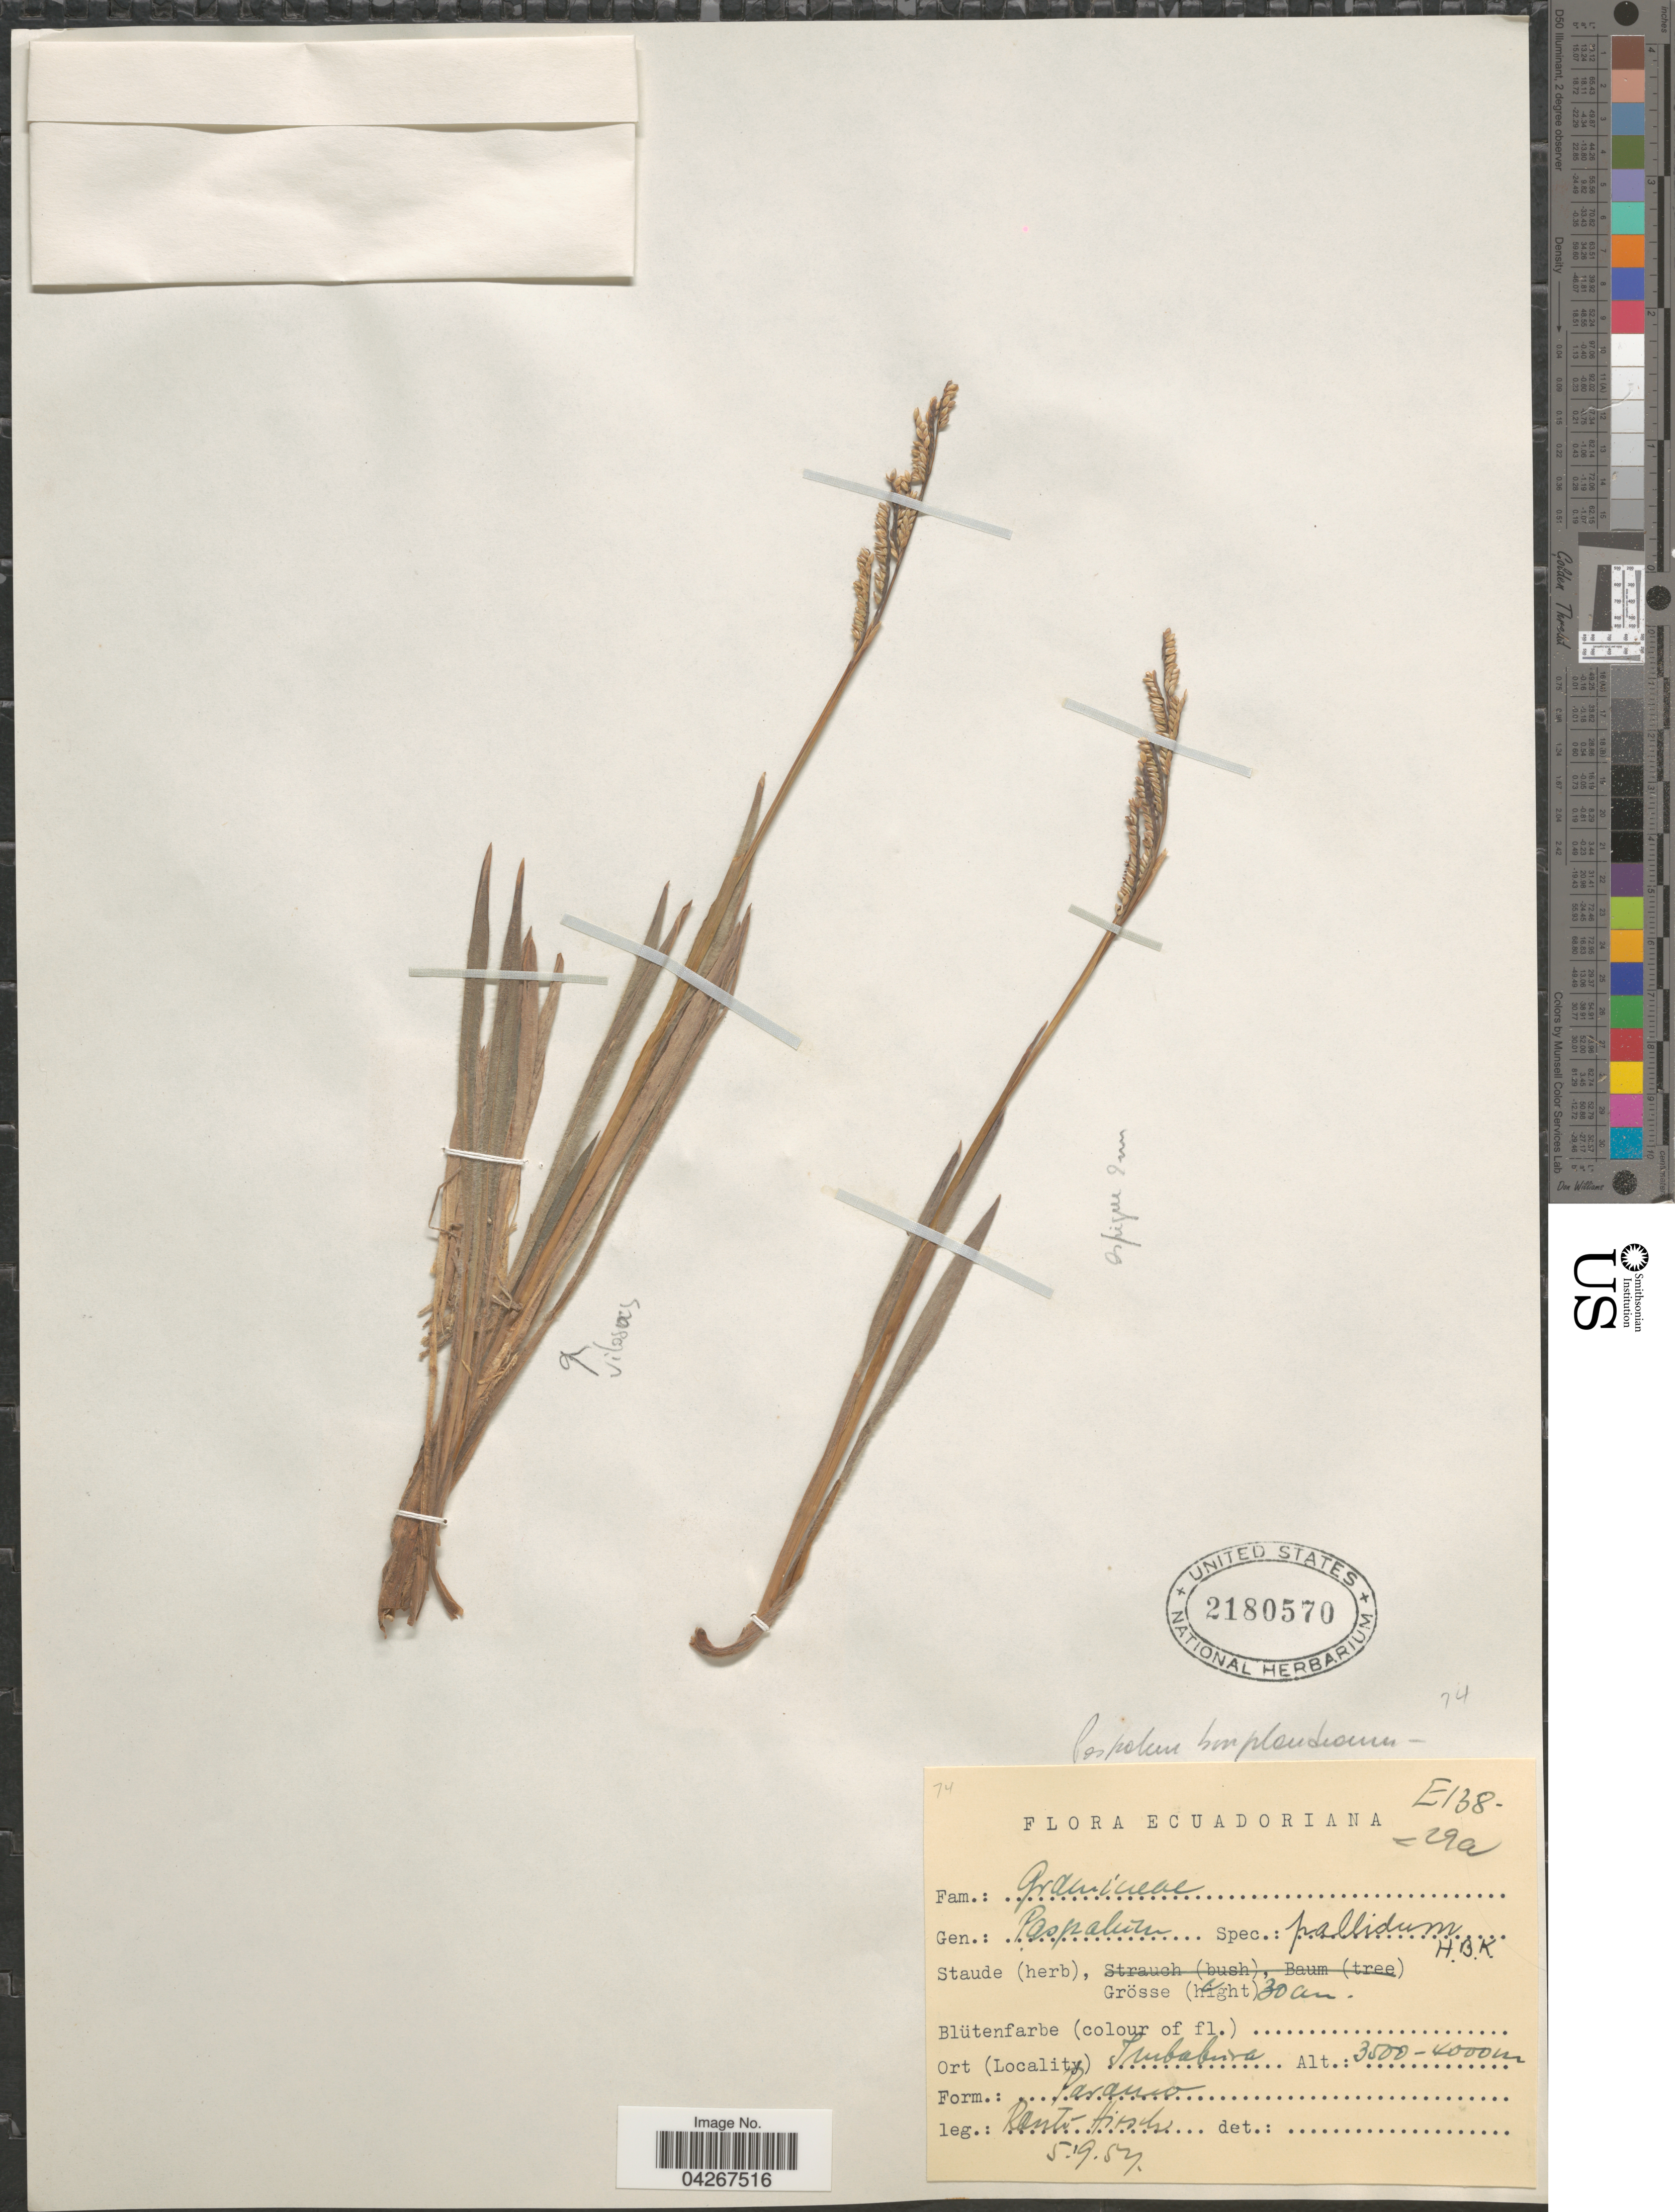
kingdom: Plantae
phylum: Tracheophyta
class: Liliopsida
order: Poales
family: Poaceae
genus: Paspalum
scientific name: Paspalum bonplandianum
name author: Flüggé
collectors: Raupt-Hirsch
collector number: E138-294a*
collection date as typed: Transcribed d/m/y: 5/9/57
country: Ecuador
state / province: Imbabura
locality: Paramo.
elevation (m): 3500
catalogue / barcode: US 2180570